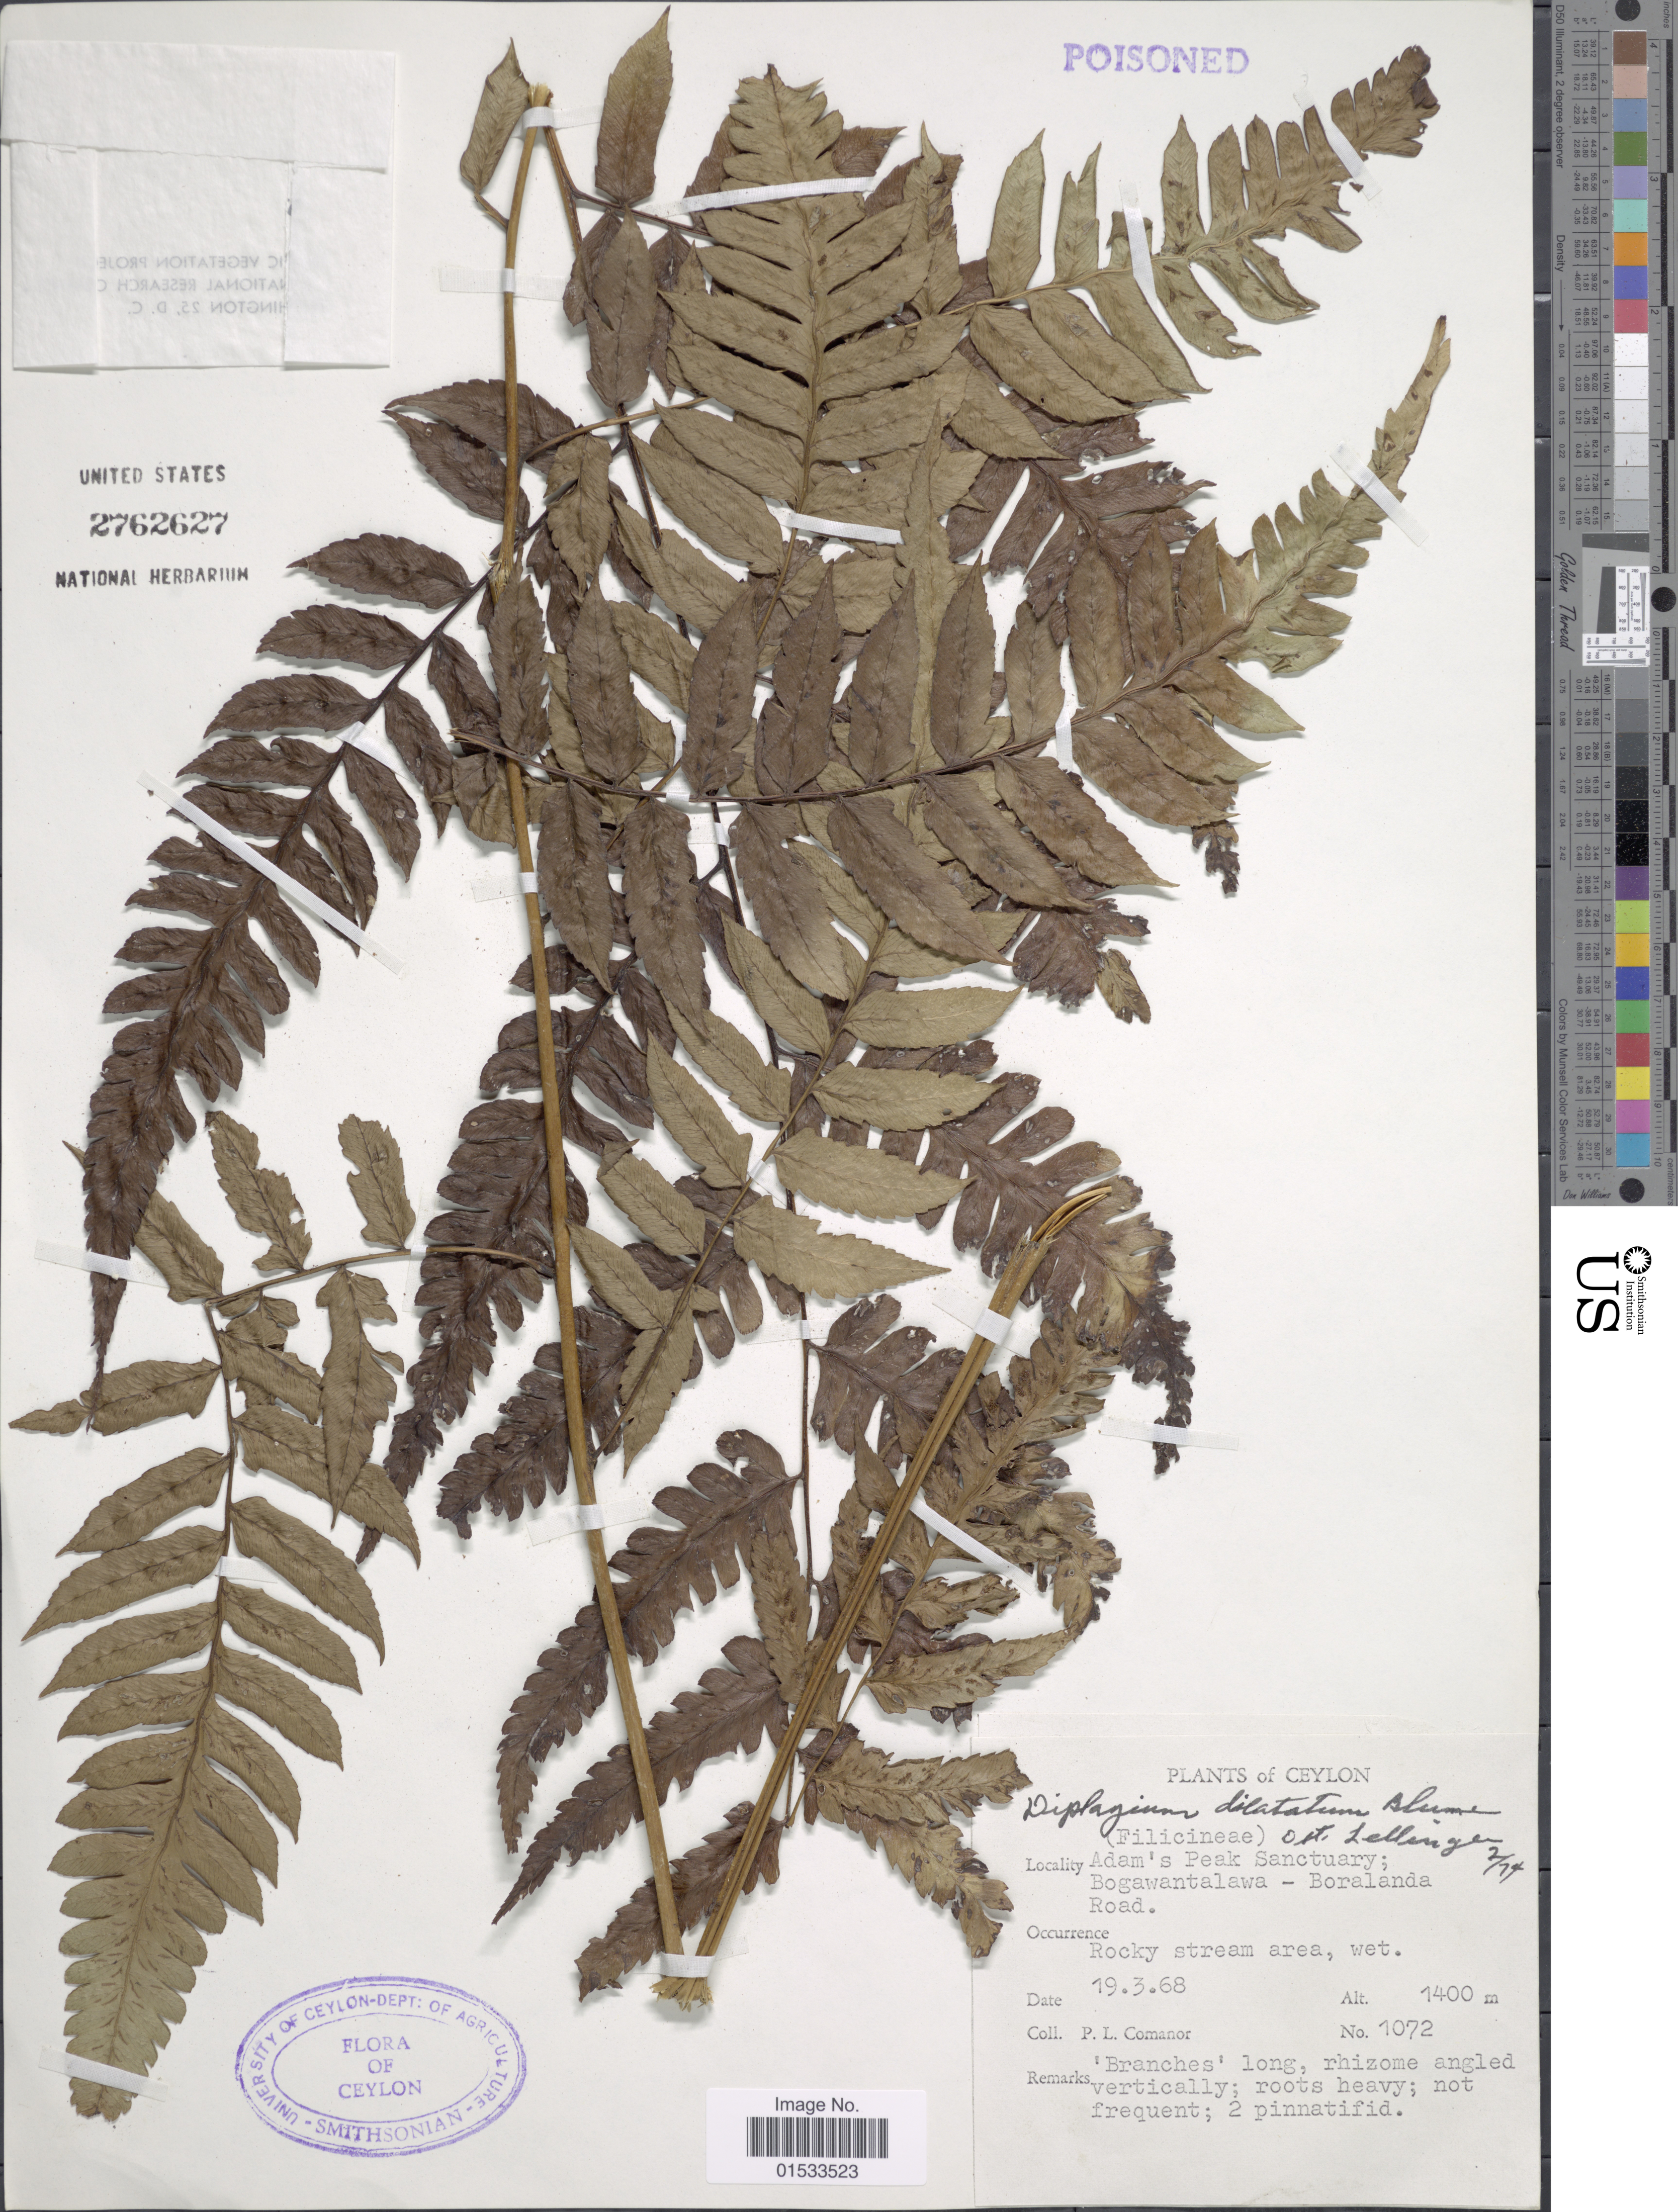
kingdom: Plantae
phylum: Tracheophyta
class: Polypodiopsida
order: Polypodiales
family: Athyriaceae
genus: Diplazium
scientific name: Diplazium dilatatum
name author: Blume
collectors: P. Comanor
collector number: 1072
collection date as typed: Transcribed d/m/y: 19/3/68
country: Sri Lanka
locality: Ceylon, Adam's Peak Sanctuary; Bogawantalawa- Boralanda Road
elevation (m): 1400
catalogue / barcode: US 2762627